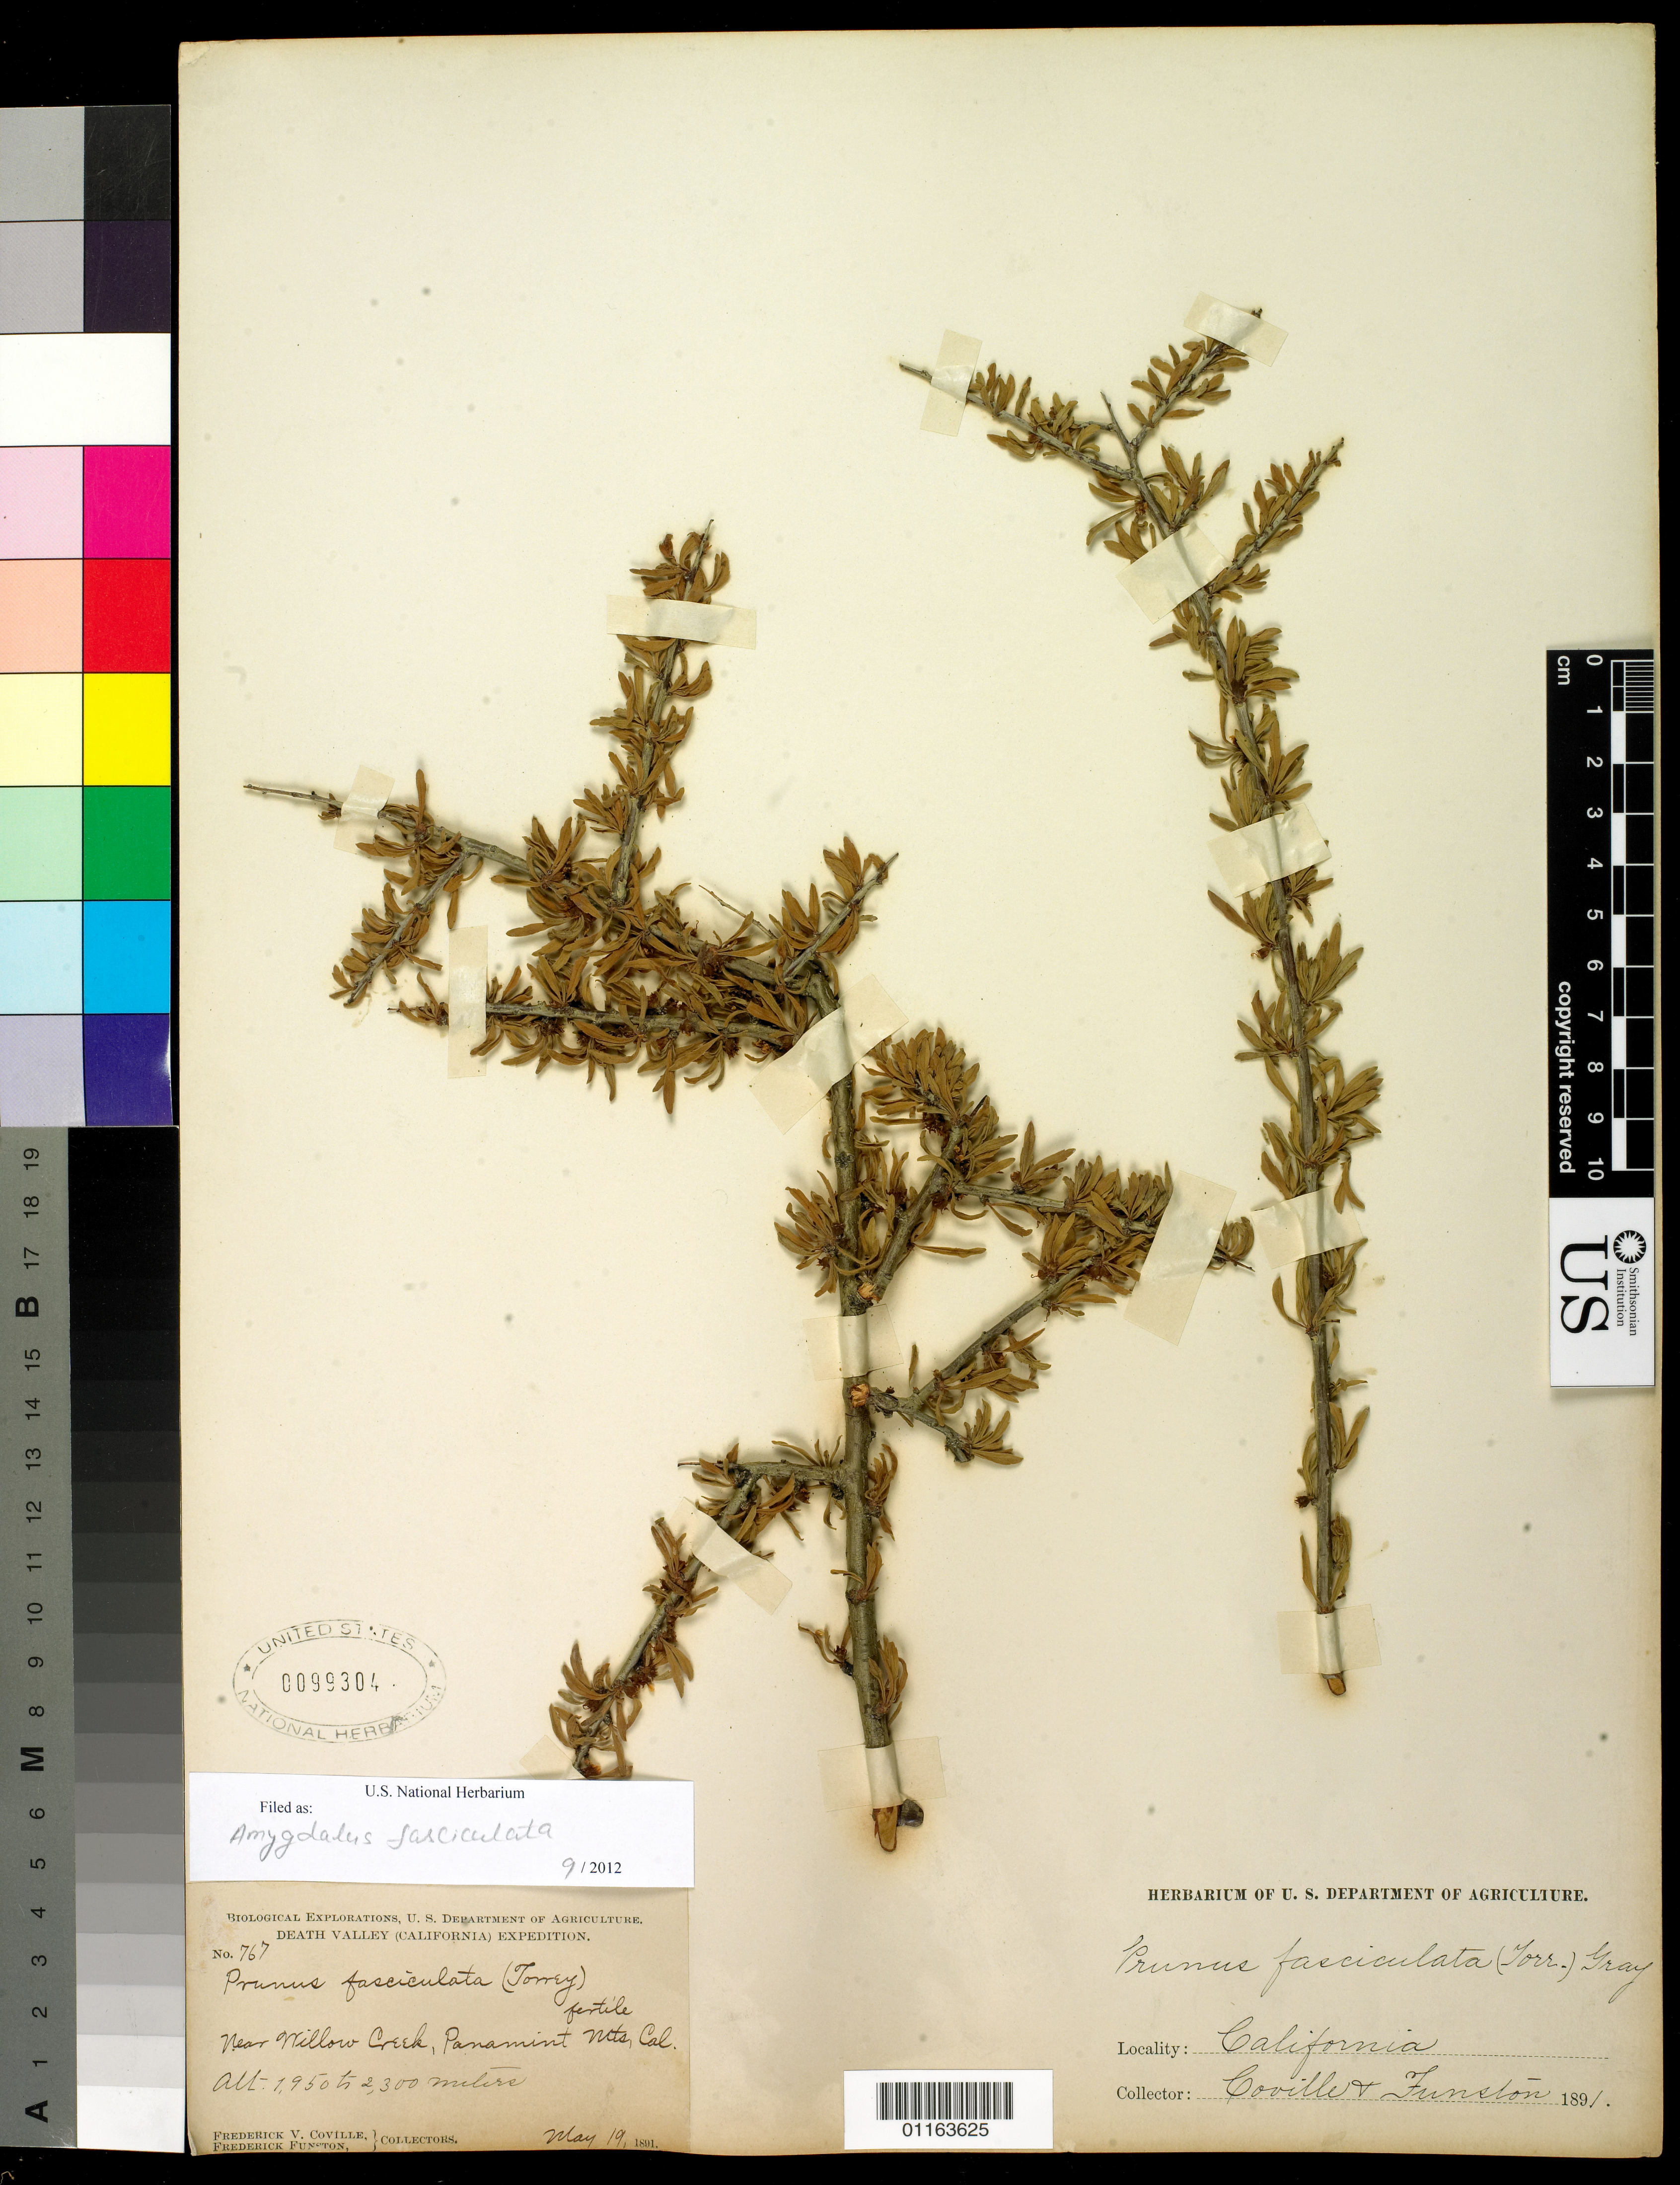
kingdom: Plantae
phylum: Tracheophyta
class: Magnoliopsida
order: Rosales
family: Rosaceae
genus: Prunus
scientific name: Prunus fasciculata var. fasciculata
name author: (Torr.) A. Gray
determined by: Strong, Mark T., (BOT), Smithsonian Institution - National Museum of Natural History (UNITED STATES)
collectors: F. V. Coville & F. Funston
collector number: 767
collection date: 1891-05-19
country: United States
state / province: California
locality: Near Willow Creek, Panamint Mts.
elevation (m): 1950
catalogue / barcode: US 99304